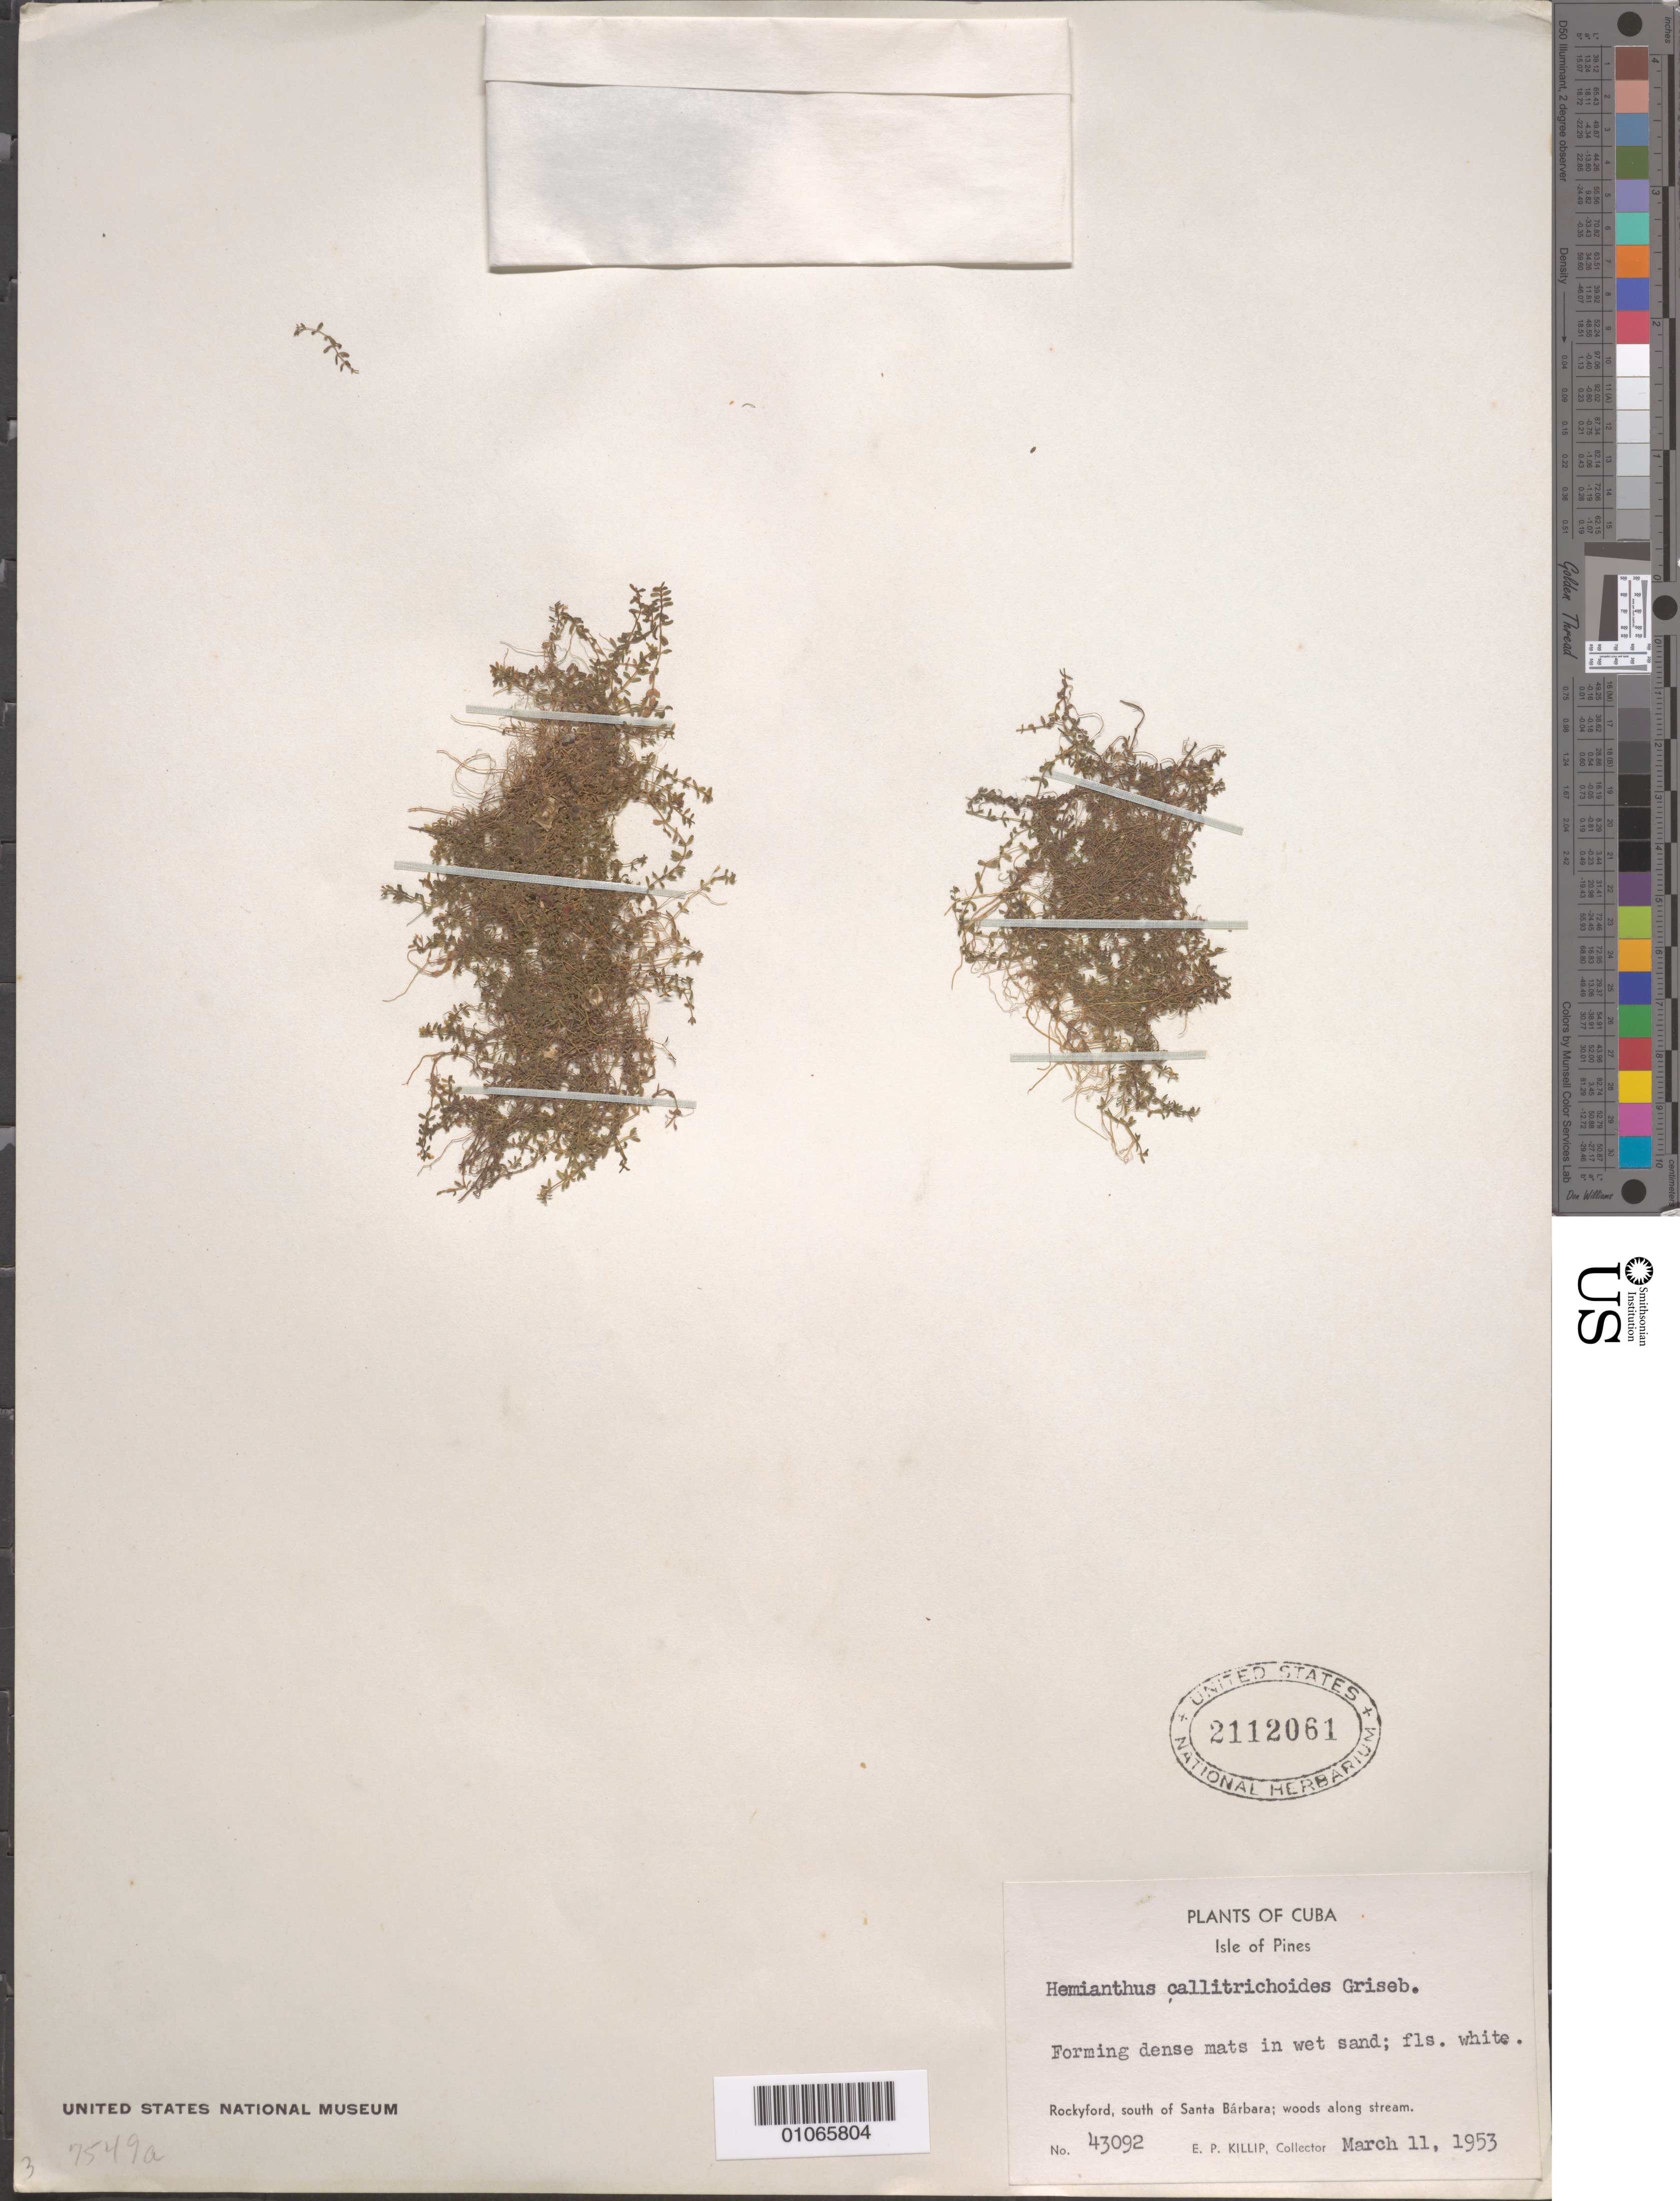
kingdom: Plantae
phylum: Tracheophyta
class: Magnoliopsida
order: Lamiales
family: Linderniaceae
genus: Hemianthus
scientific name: Hemianthus callitrichoides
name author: Griseb.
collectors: E. P. Killip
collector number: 43092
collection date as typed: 11 Mar 1953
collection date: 1953-03-11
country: Cuba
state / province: Isla de La Juventud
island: Isla de la Juventud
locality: Rockyford, south of Santa Barbara; woods along stream; forming dense mats in wet sand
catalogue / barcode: US 2112061